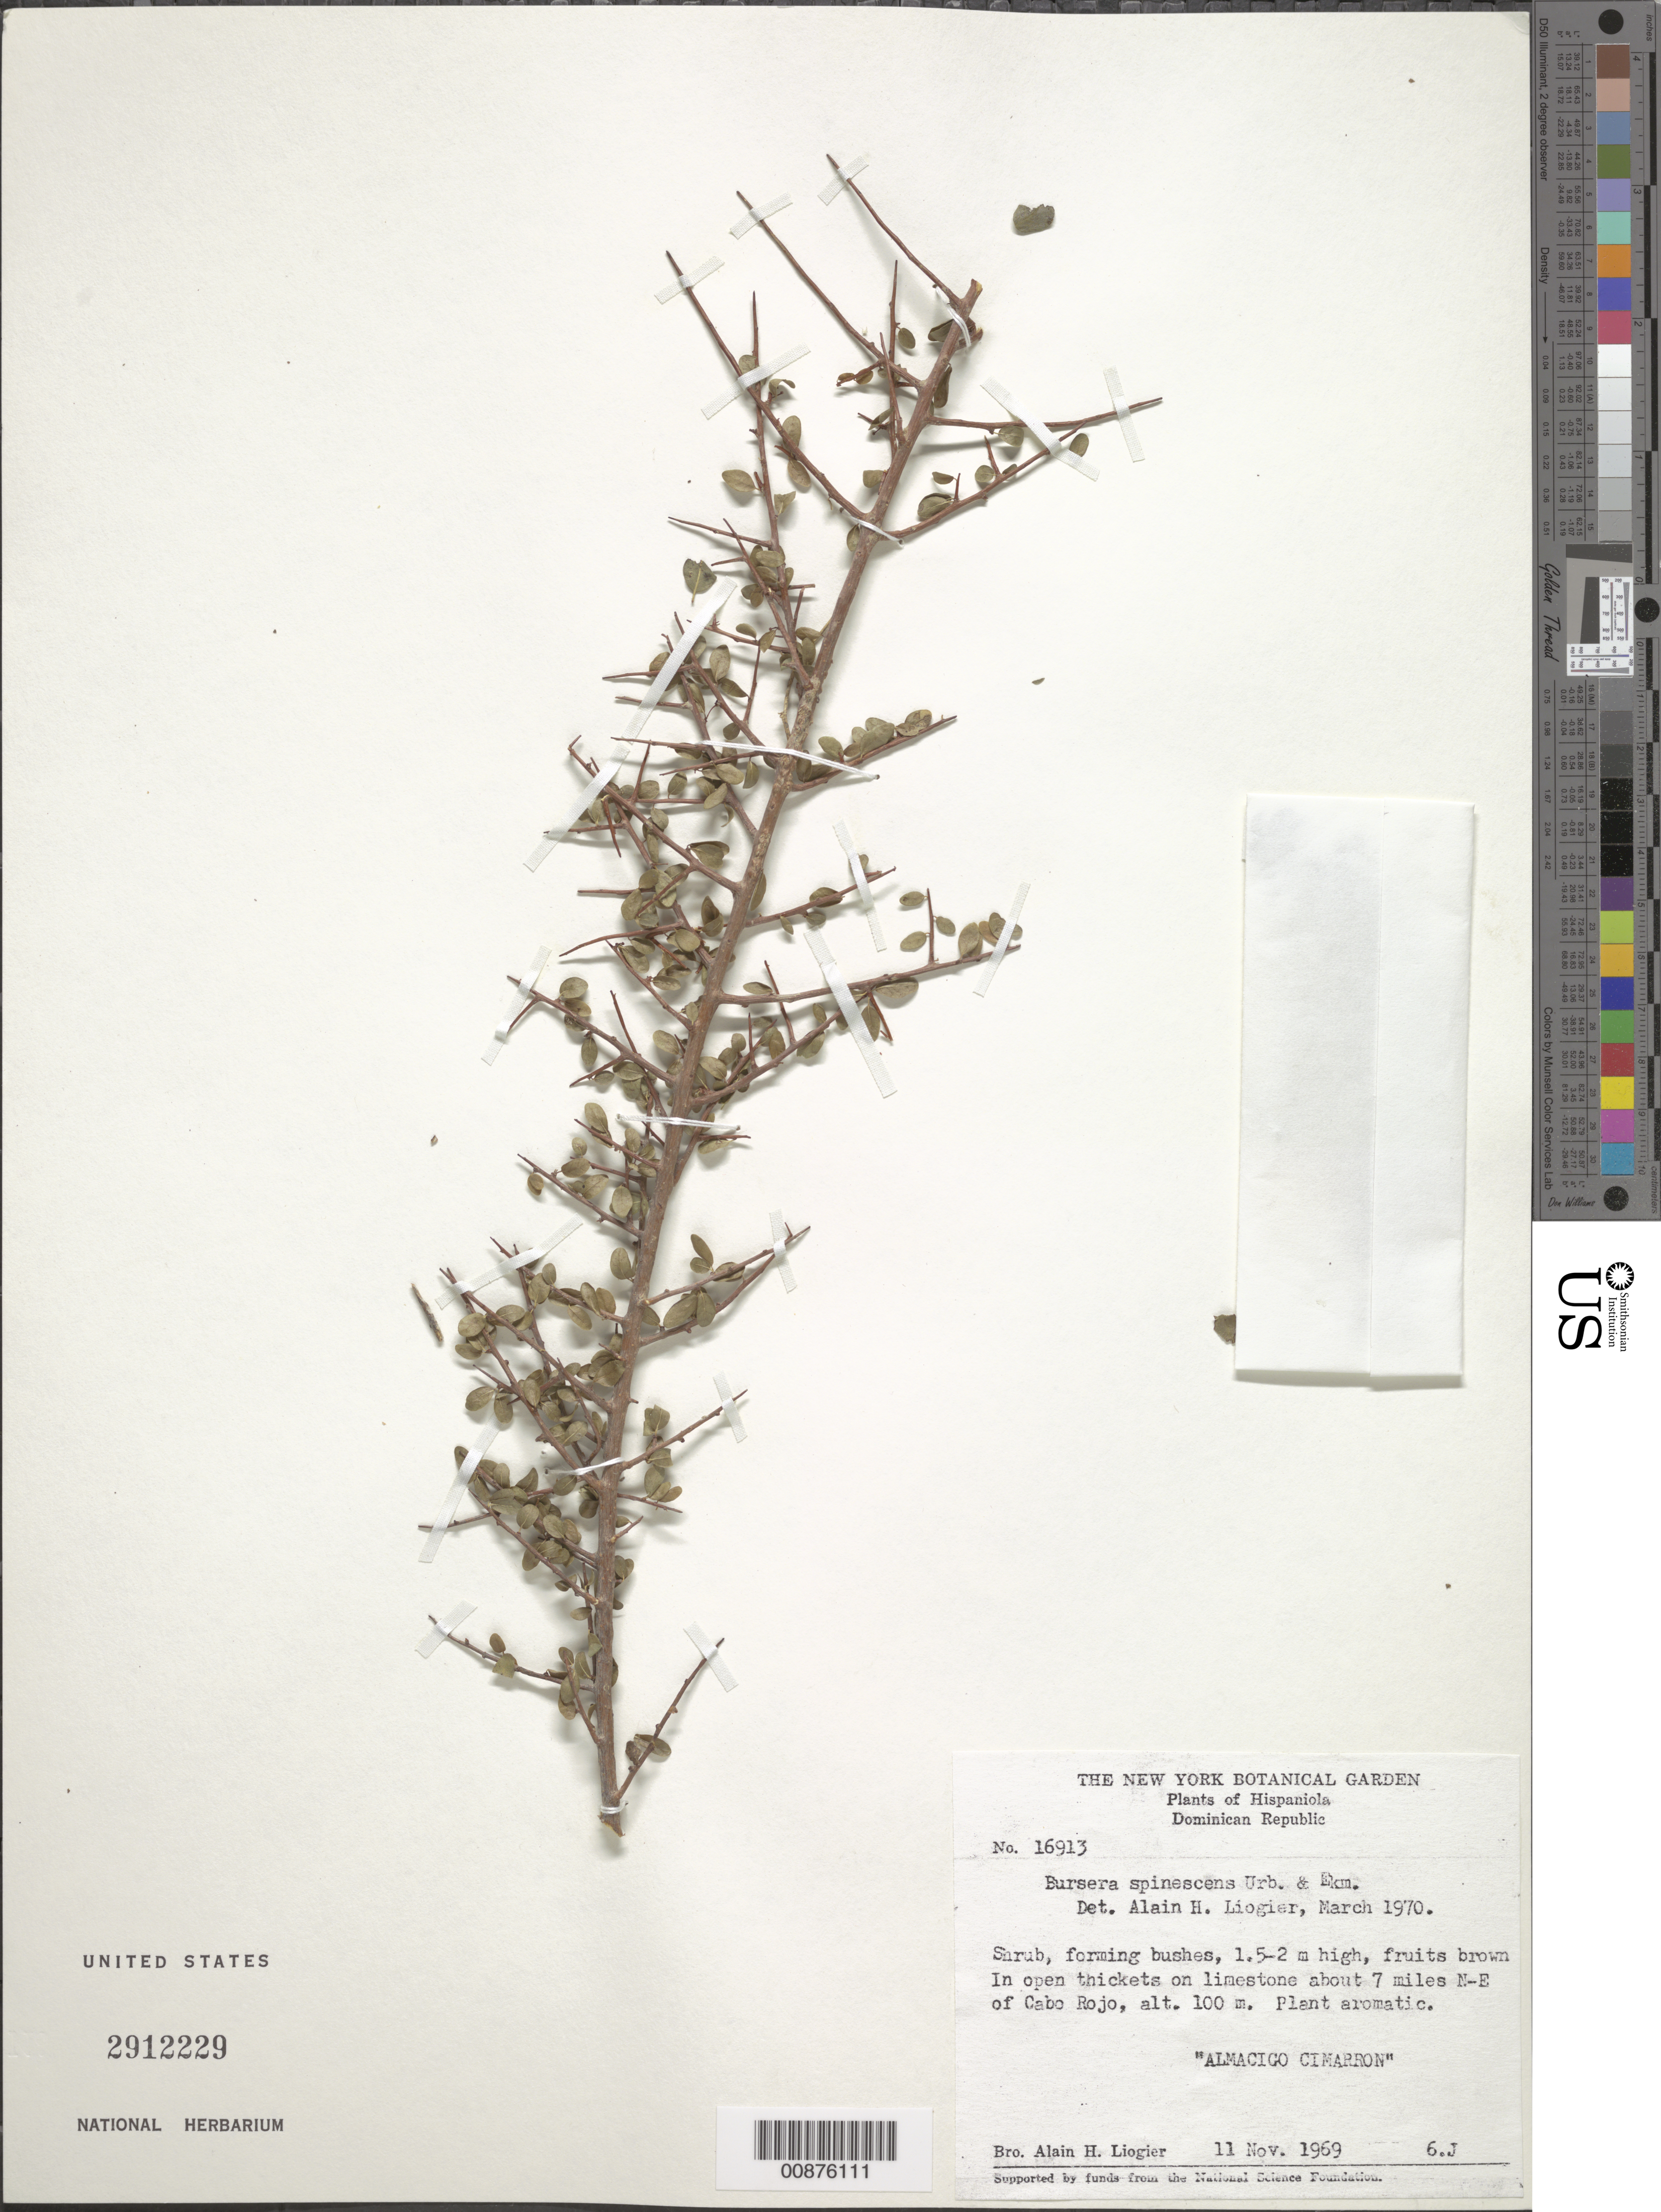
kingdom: Plantae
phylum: Tracheophyta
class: Magnoliopsida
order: Sapindales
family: Burseraceae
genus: Bursera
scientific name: Bursera spinescens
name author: Urb. & Ekman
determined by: Liogier, Alain H.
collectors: A. H. Liogier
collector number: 16913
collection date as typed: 11 Nov 1969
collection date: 1969-11-11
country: Dominican Republic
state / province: Pedernales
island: Hispaniola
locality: About 7 miles NE of Cabo Rojo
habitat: In open thickets on limestone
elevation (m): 100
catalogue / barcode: US 2912229